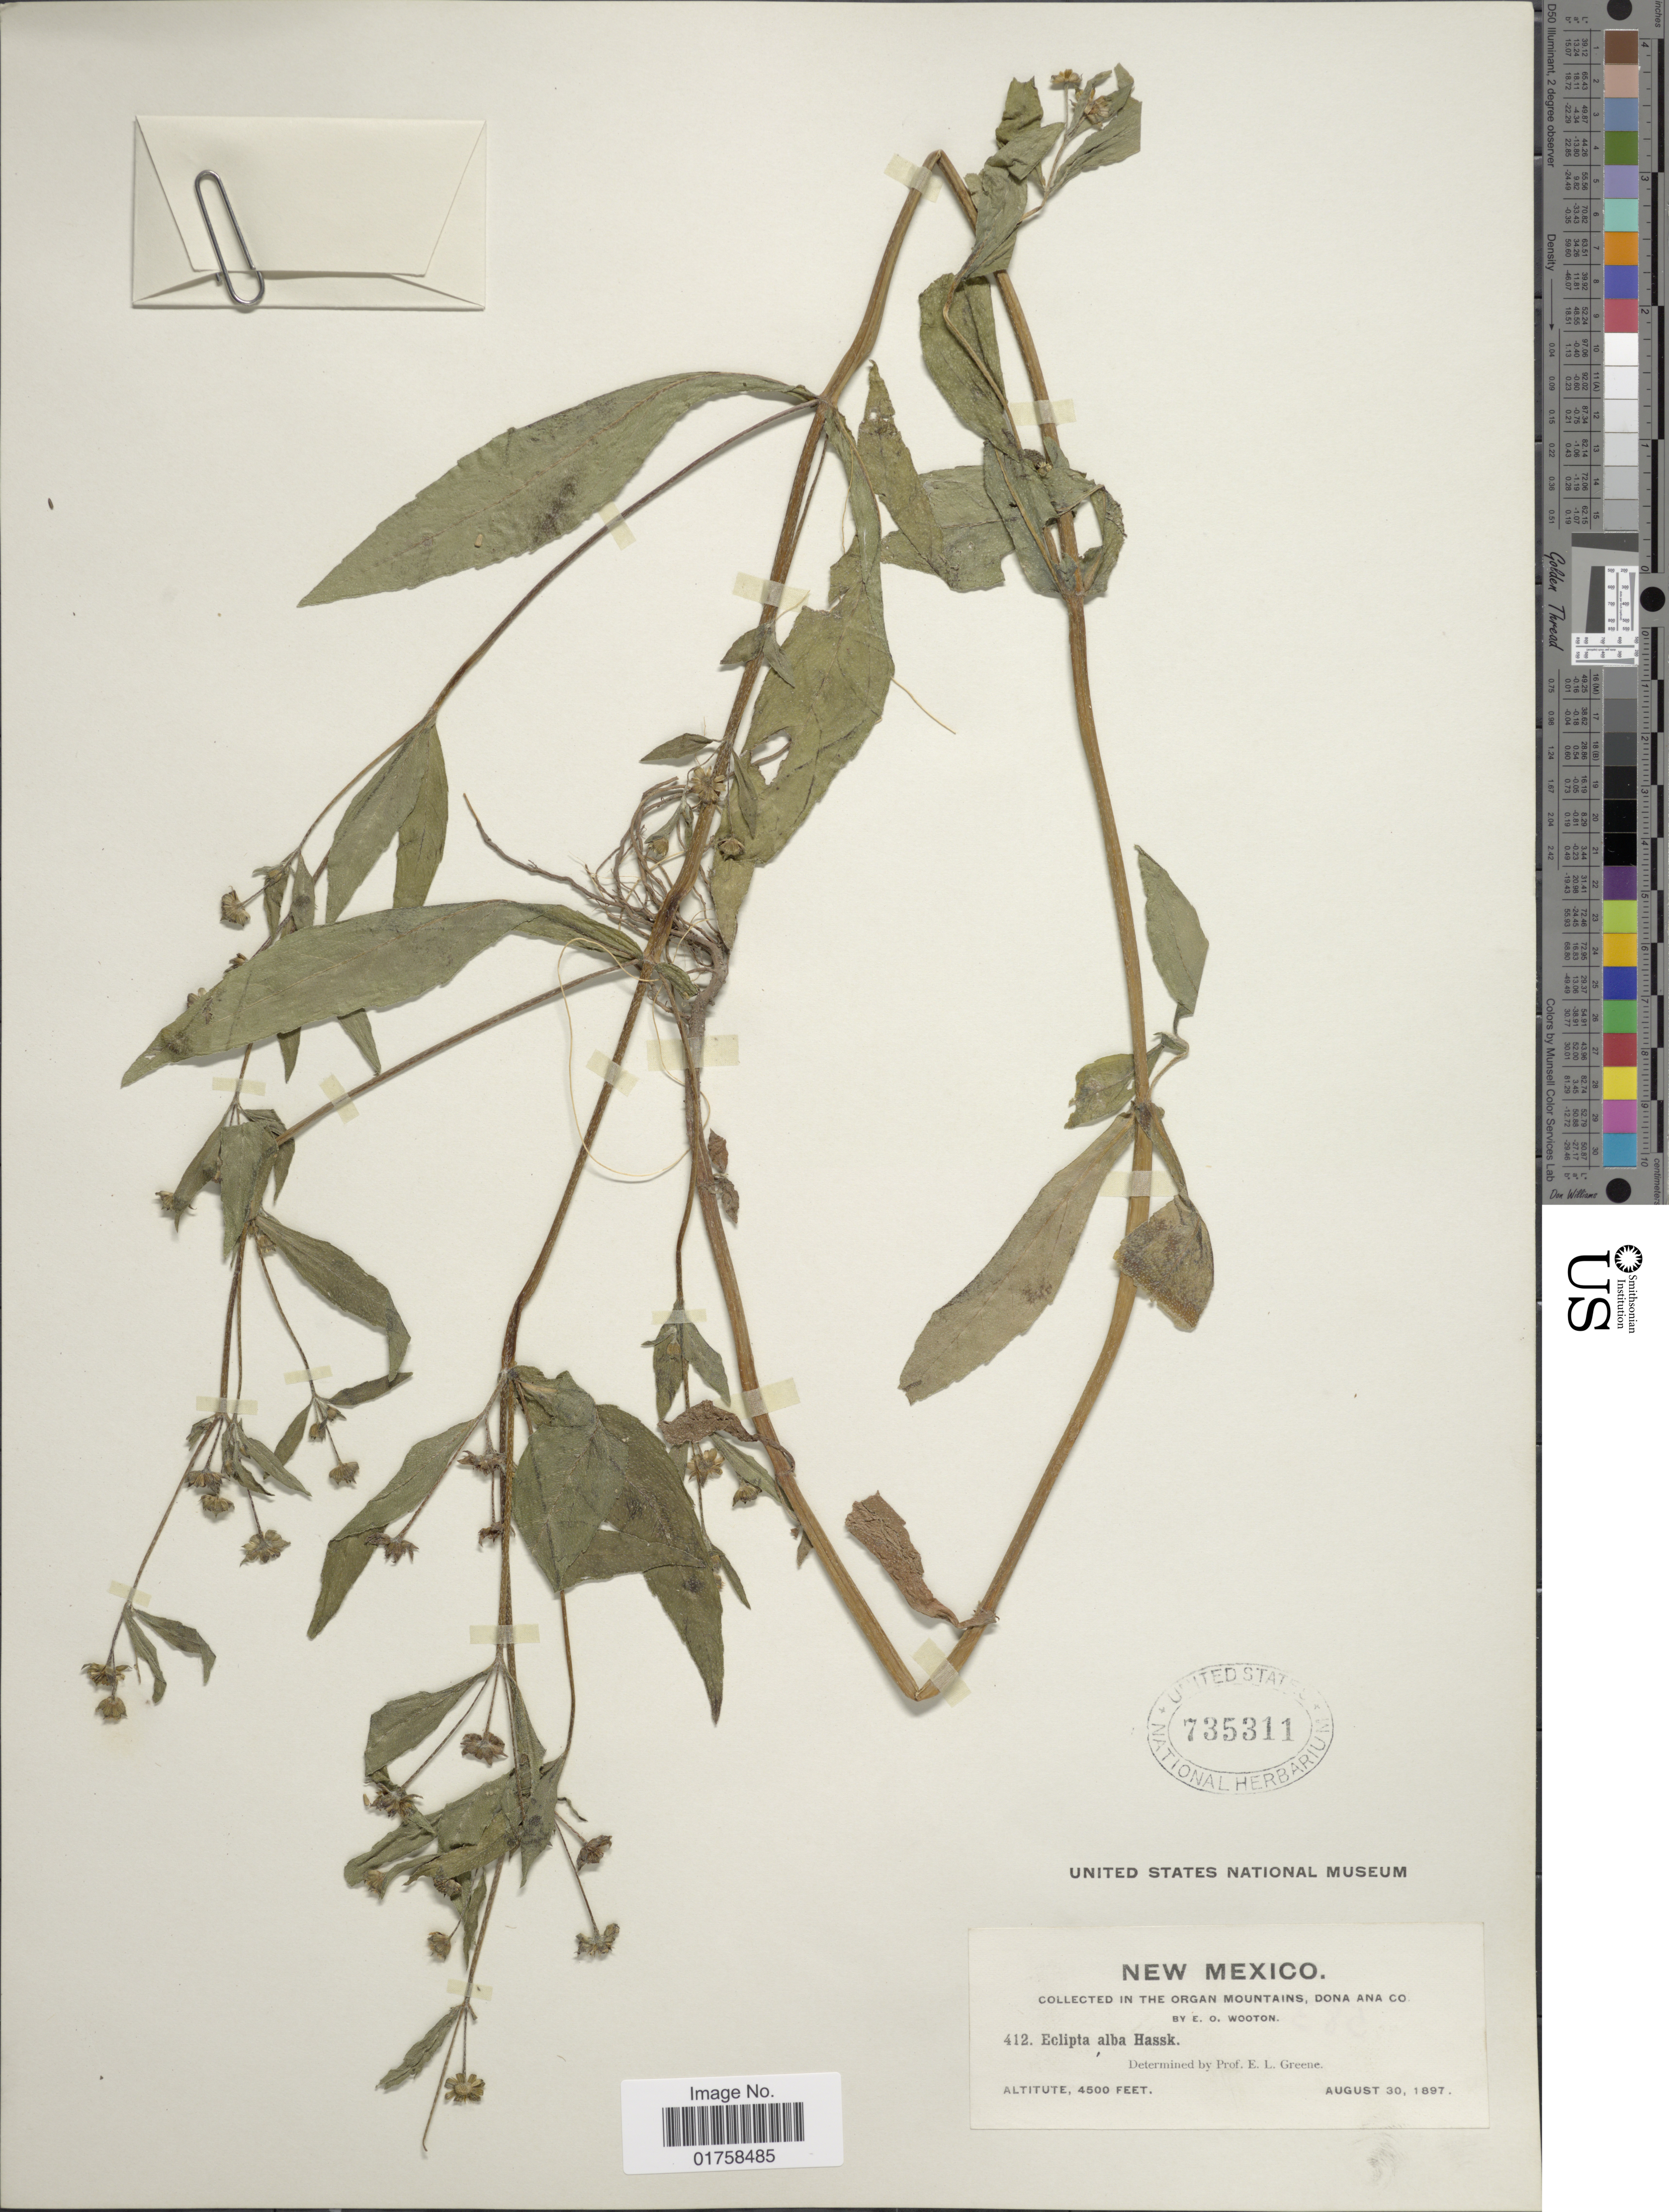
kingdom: Plantae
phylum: Tracheophyta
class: Magnoliopsida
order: Asterales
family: Asteraceae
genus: Eclipta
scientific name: Eclipta alba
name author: (L.) Hassk.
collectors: E. O. Wooton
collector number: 412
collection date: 1897-08-30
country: United States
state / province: New Mexico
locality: New Mexico. In the Organ Mountains, Dona Ana County.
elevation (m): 1372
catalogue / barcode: US 735311